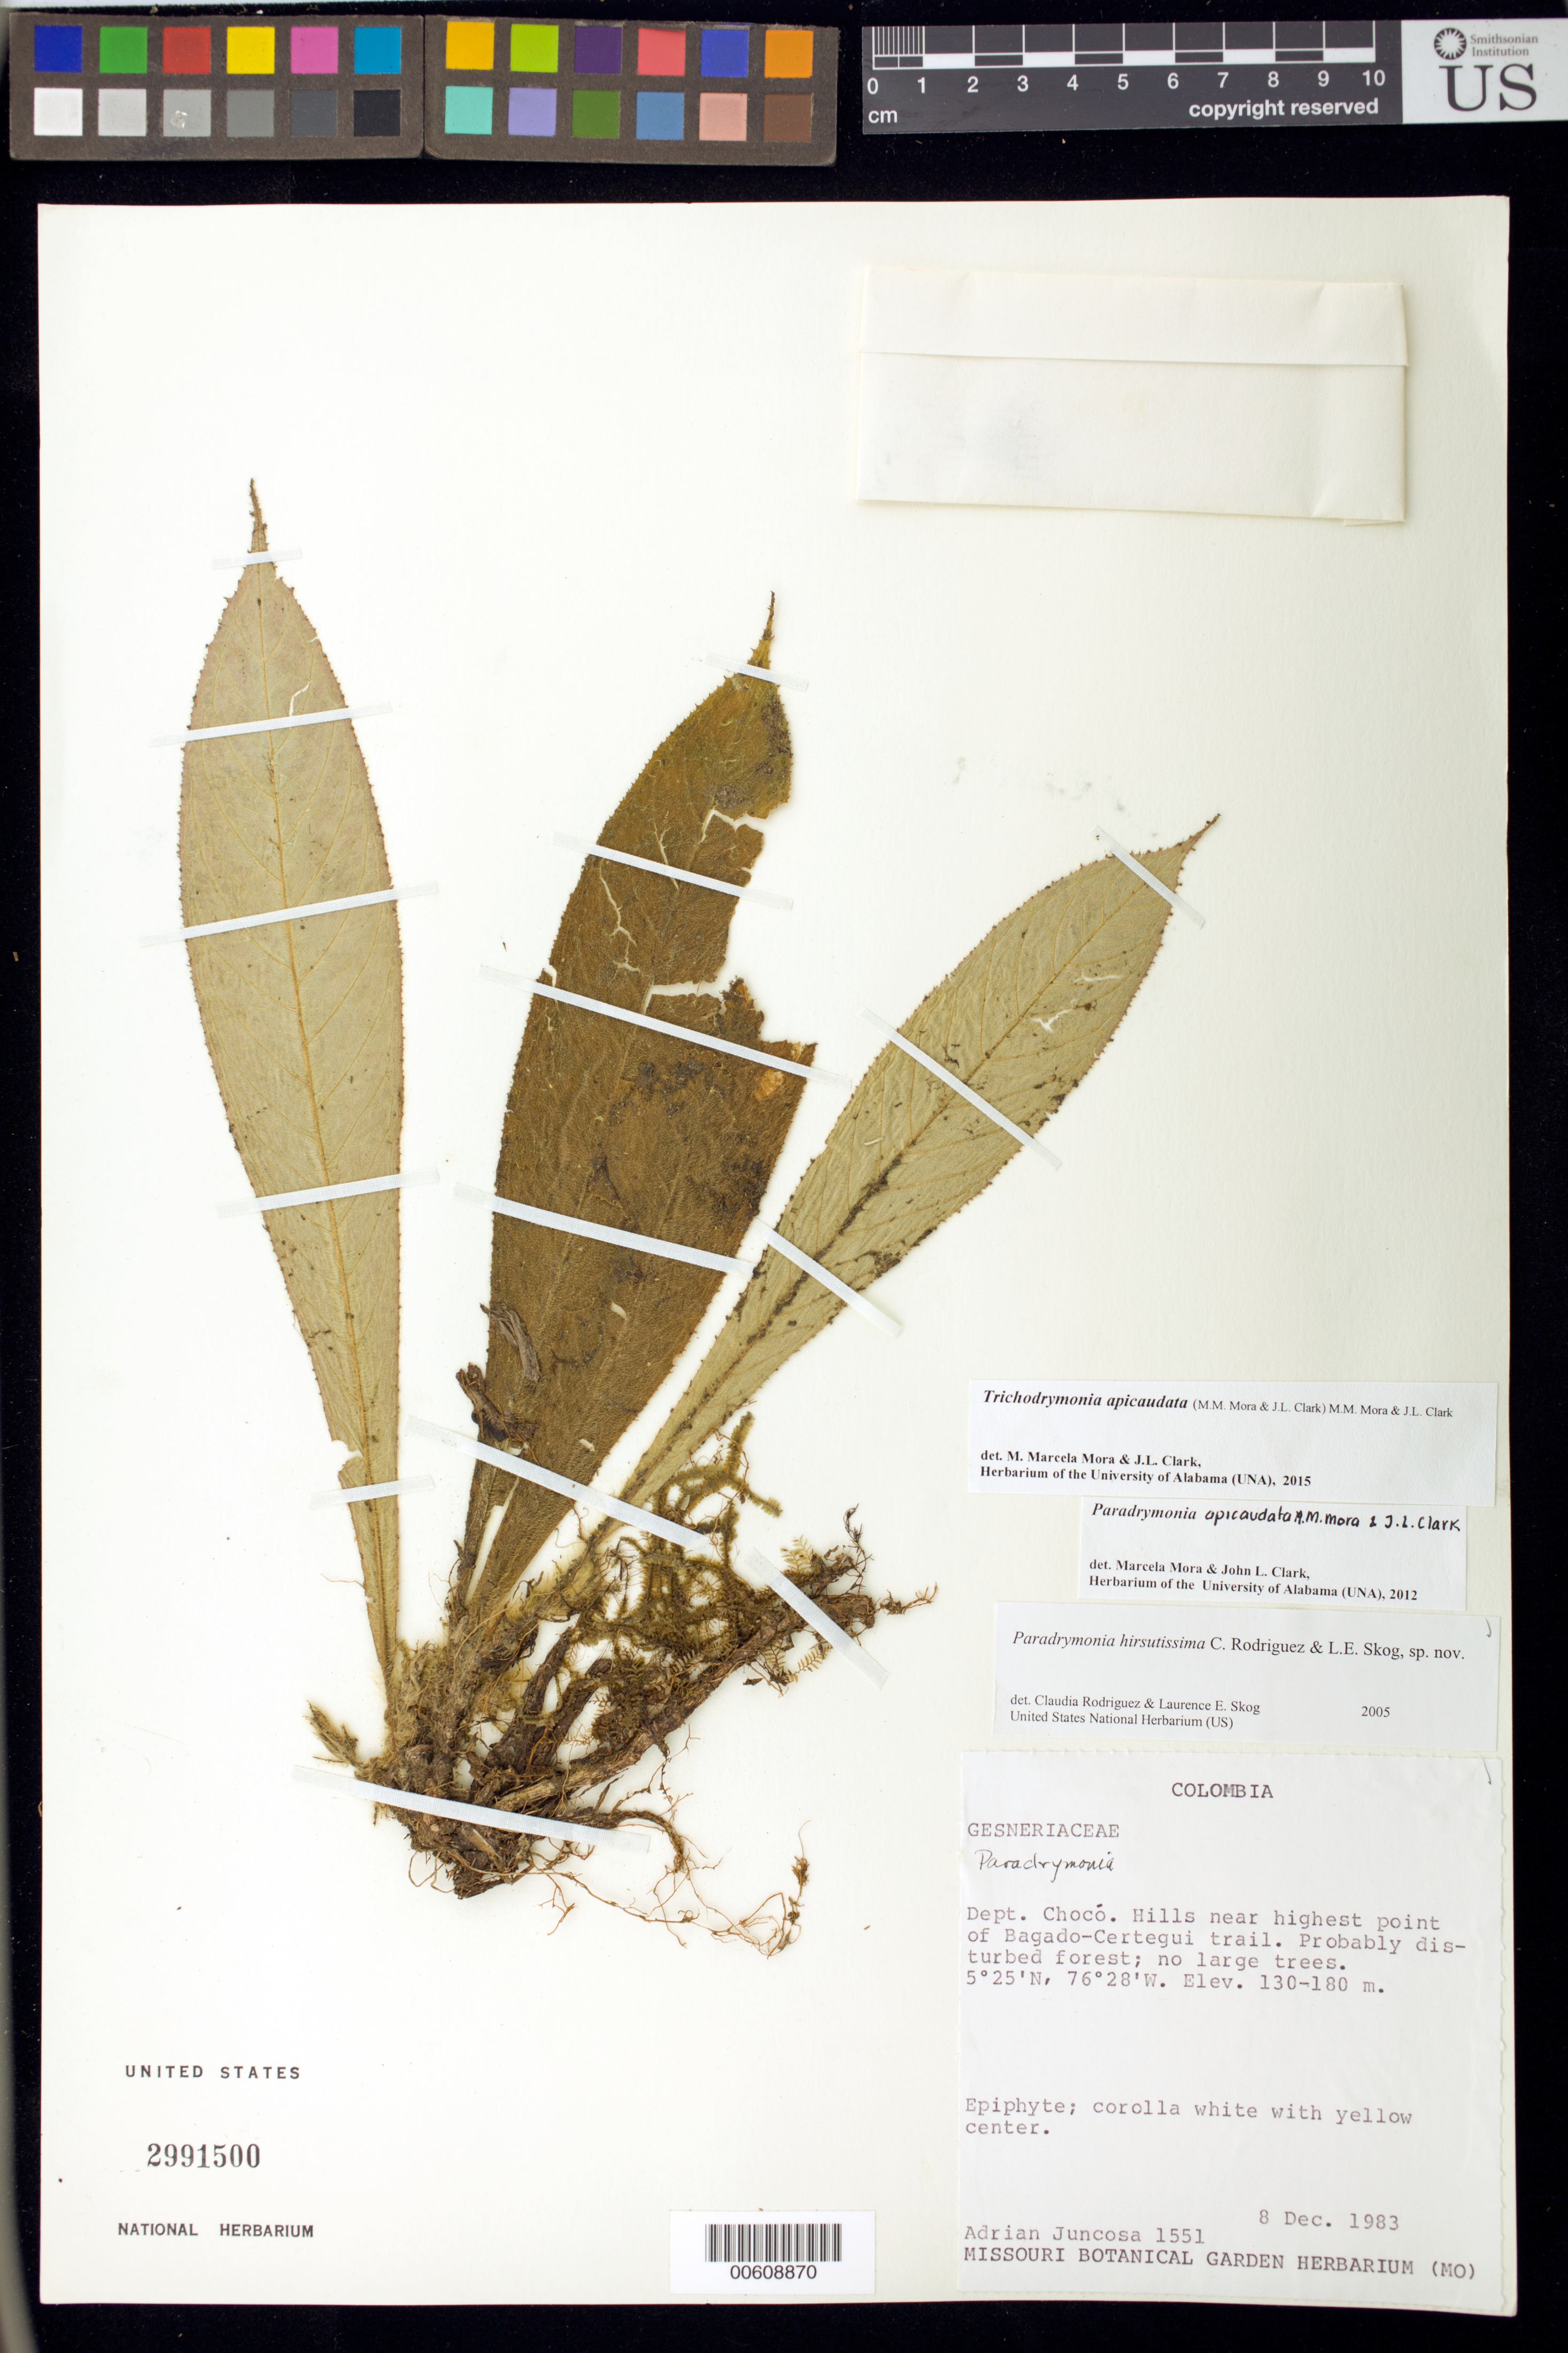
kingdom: Plantae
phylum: Tracheophyta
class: Magnoliopsida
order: Lamiales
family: Gesneriaceae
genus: Trichodrymonia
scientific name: Trichodrymonia apicaudata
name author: (M.M. Mora & J.L. Clark) M.M. Mora & J.L. Clark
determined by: Mora, M. M.; Clark, J. L.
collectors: A. Juncosa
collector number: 1551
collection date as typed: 08 Dec 1983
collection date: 1983-12-08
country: Colombia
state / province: Chocó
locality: Hills near highest point of Bagado-Certegui trail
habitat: Probably disturbed forest, no large trees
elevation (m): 130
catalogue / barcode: US 2991500